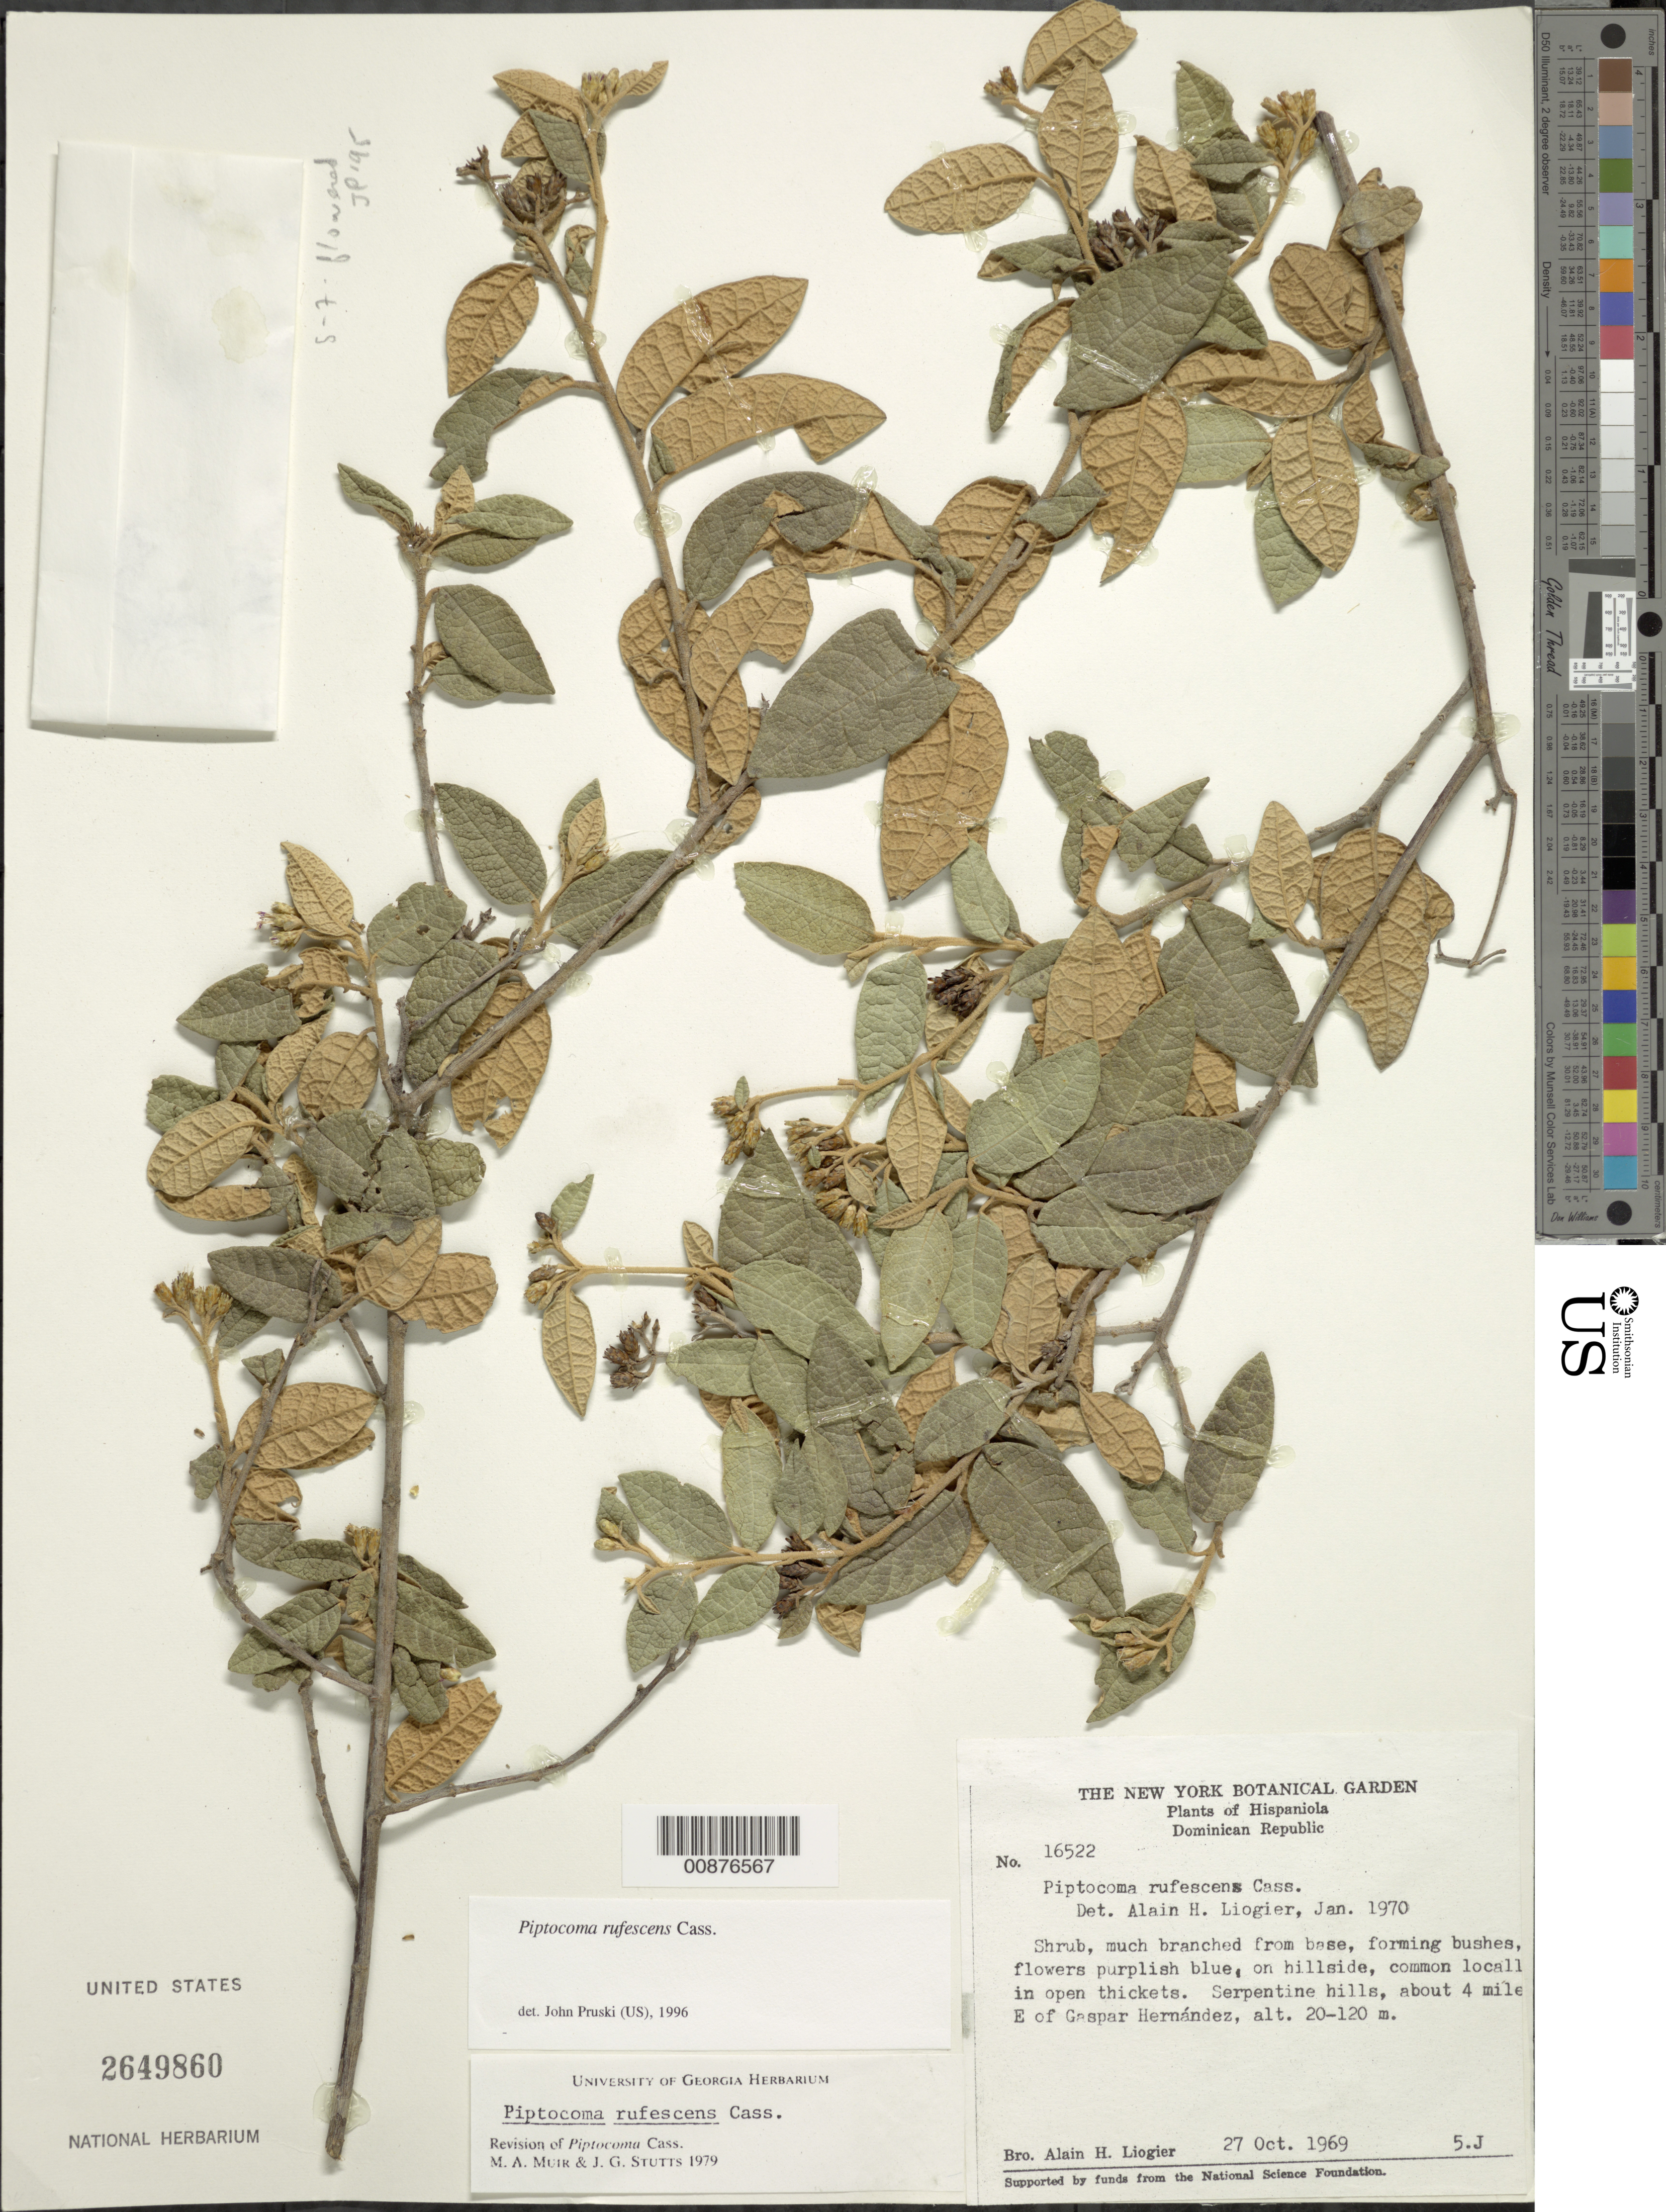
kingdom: Plantae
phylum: Tracheophyta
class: Magnoliopsida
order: Asterales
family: Asteraceae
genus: Piptocoma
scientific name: Piptocoma rufescens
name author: Cass.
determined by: Liogier, Alain H.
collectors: A. H. Liogier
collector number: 16522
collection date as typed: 27 Oct 1969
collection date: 1969-10-27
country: Dominican Republic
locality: Hills about 4 miles E of Gaspar Hernández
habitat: Serpentine hills, in open thickets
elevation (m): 20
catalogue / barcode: US 2649860